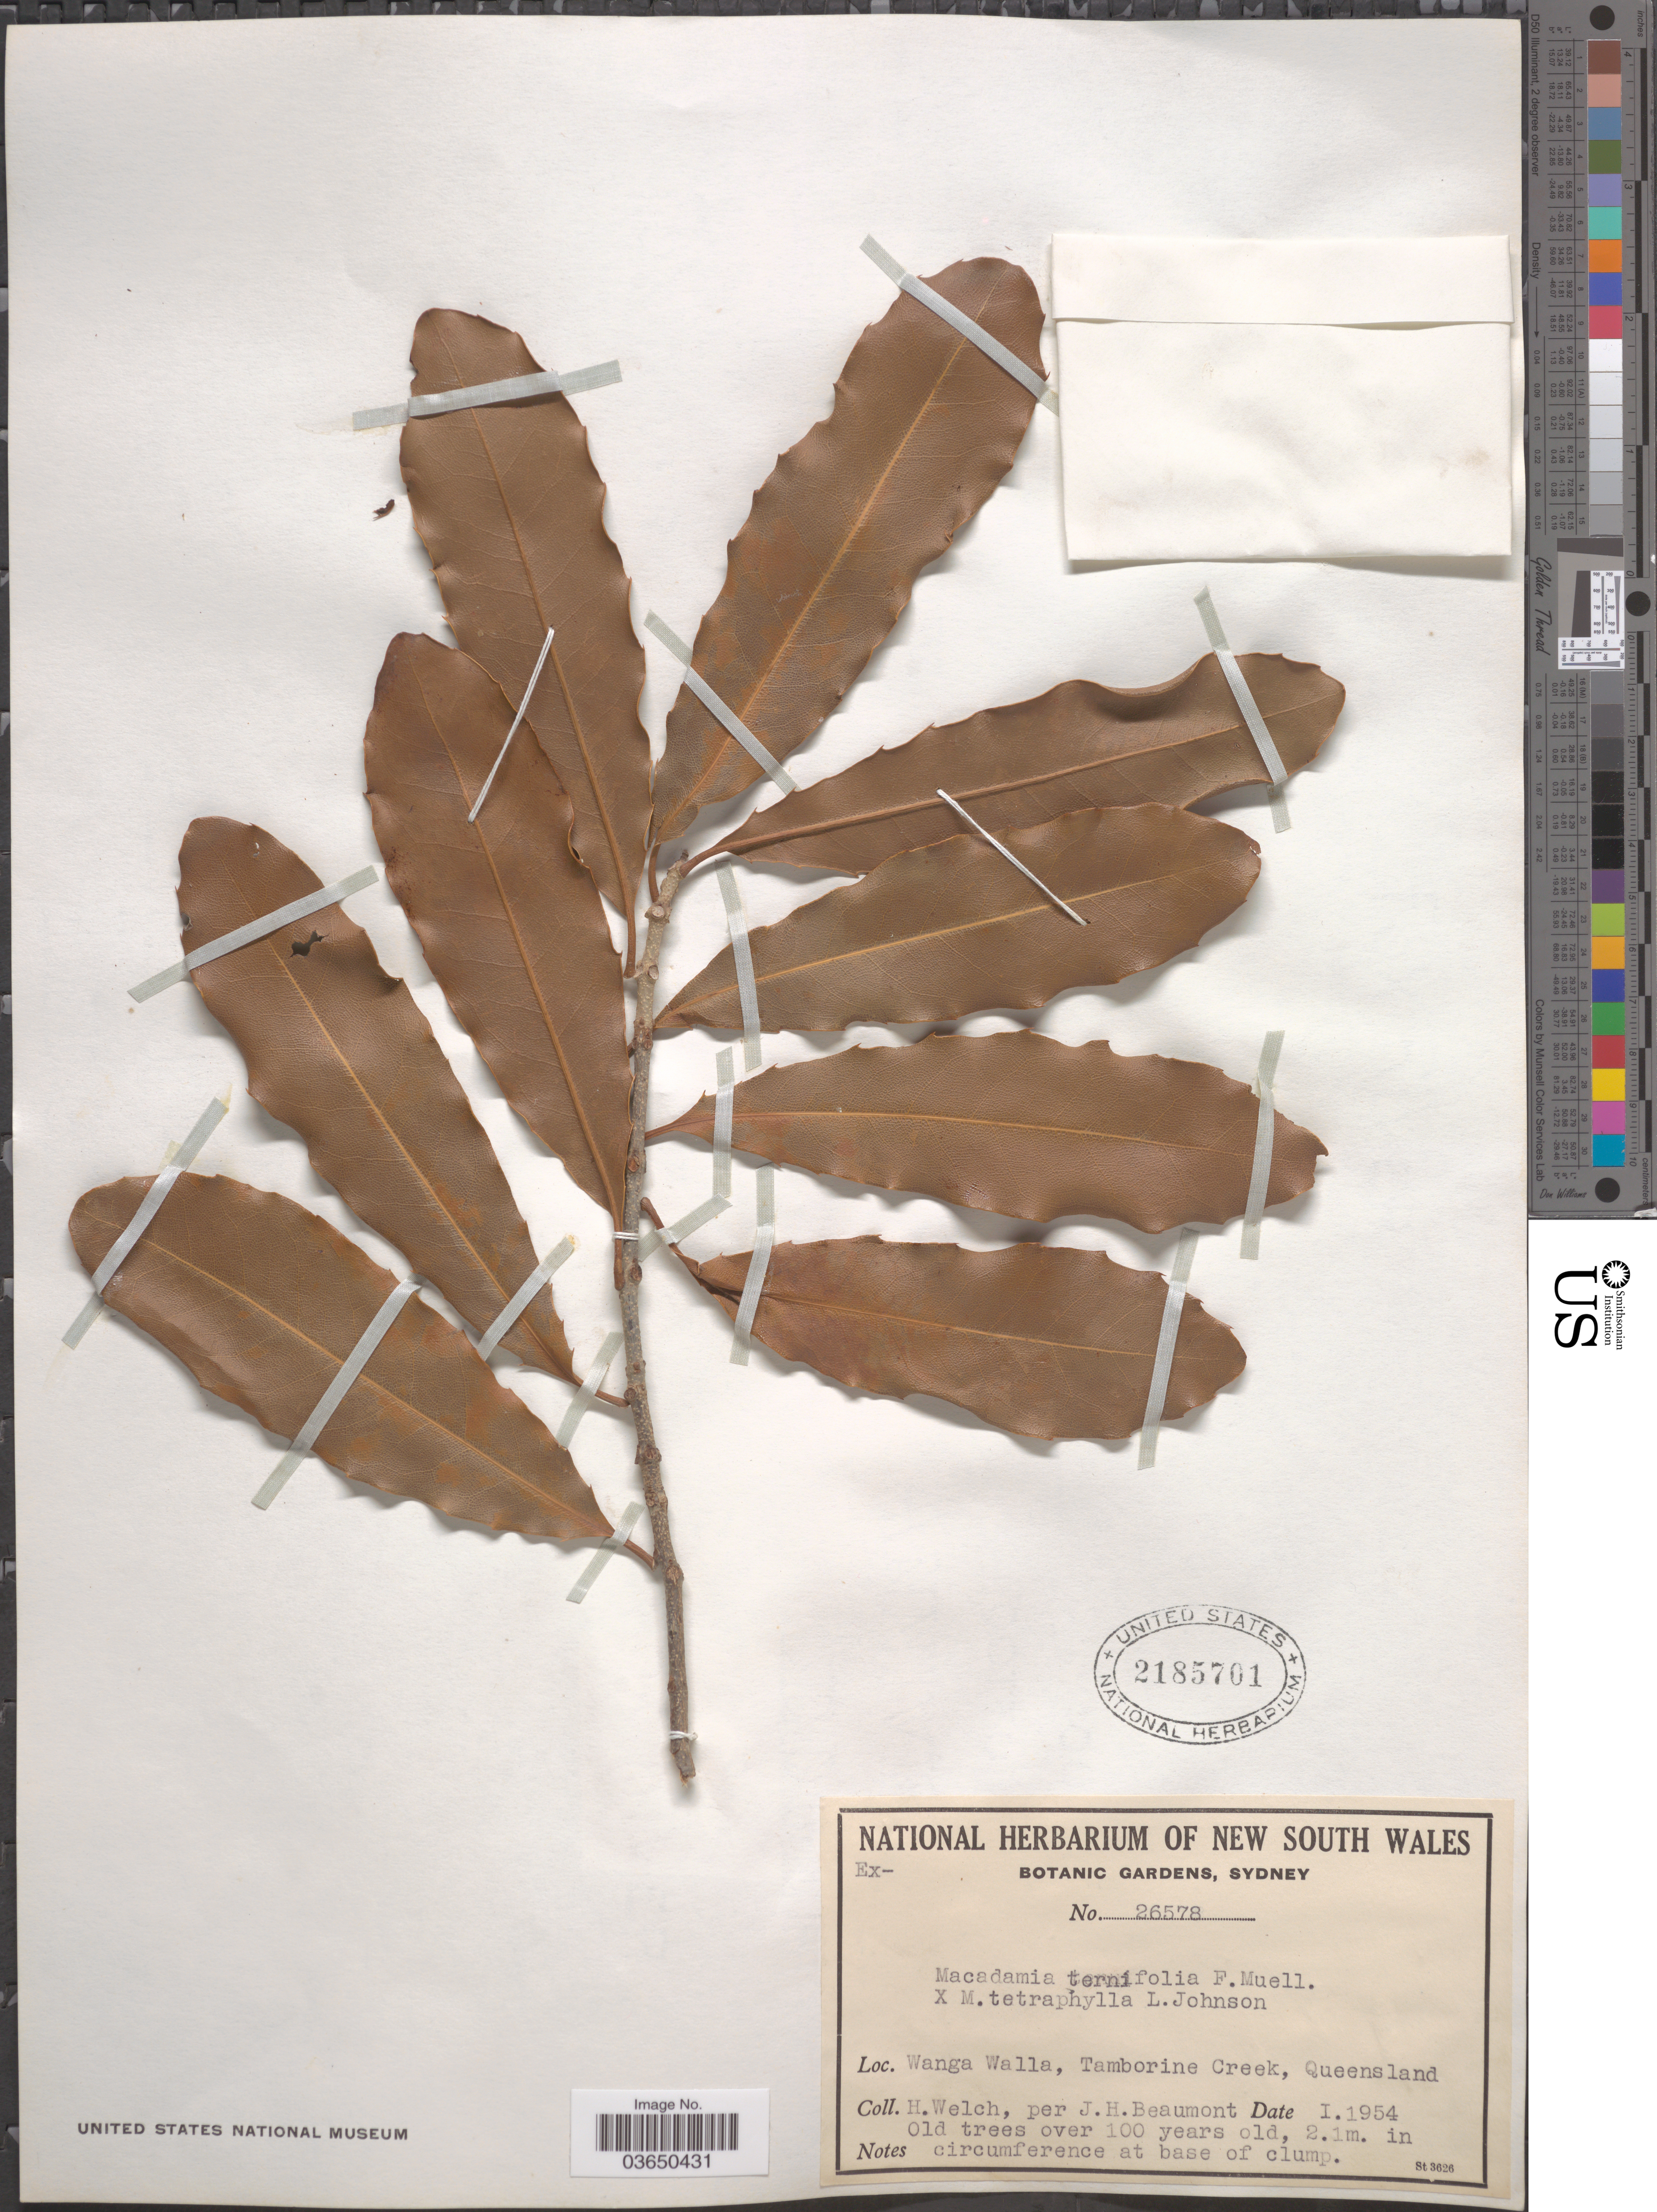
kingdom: Plantae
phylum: Tracheophyta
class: Magnoliopsida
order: Proteales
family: Proteaceae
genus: Macadamia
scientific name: Macadamia ternifolia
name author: F. Muell.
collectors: H. Welch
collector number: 26578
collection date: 1954-01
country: Australia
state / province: Queensland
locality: Wanga Walla, Tamborine Creek.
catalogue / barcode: US 2185701